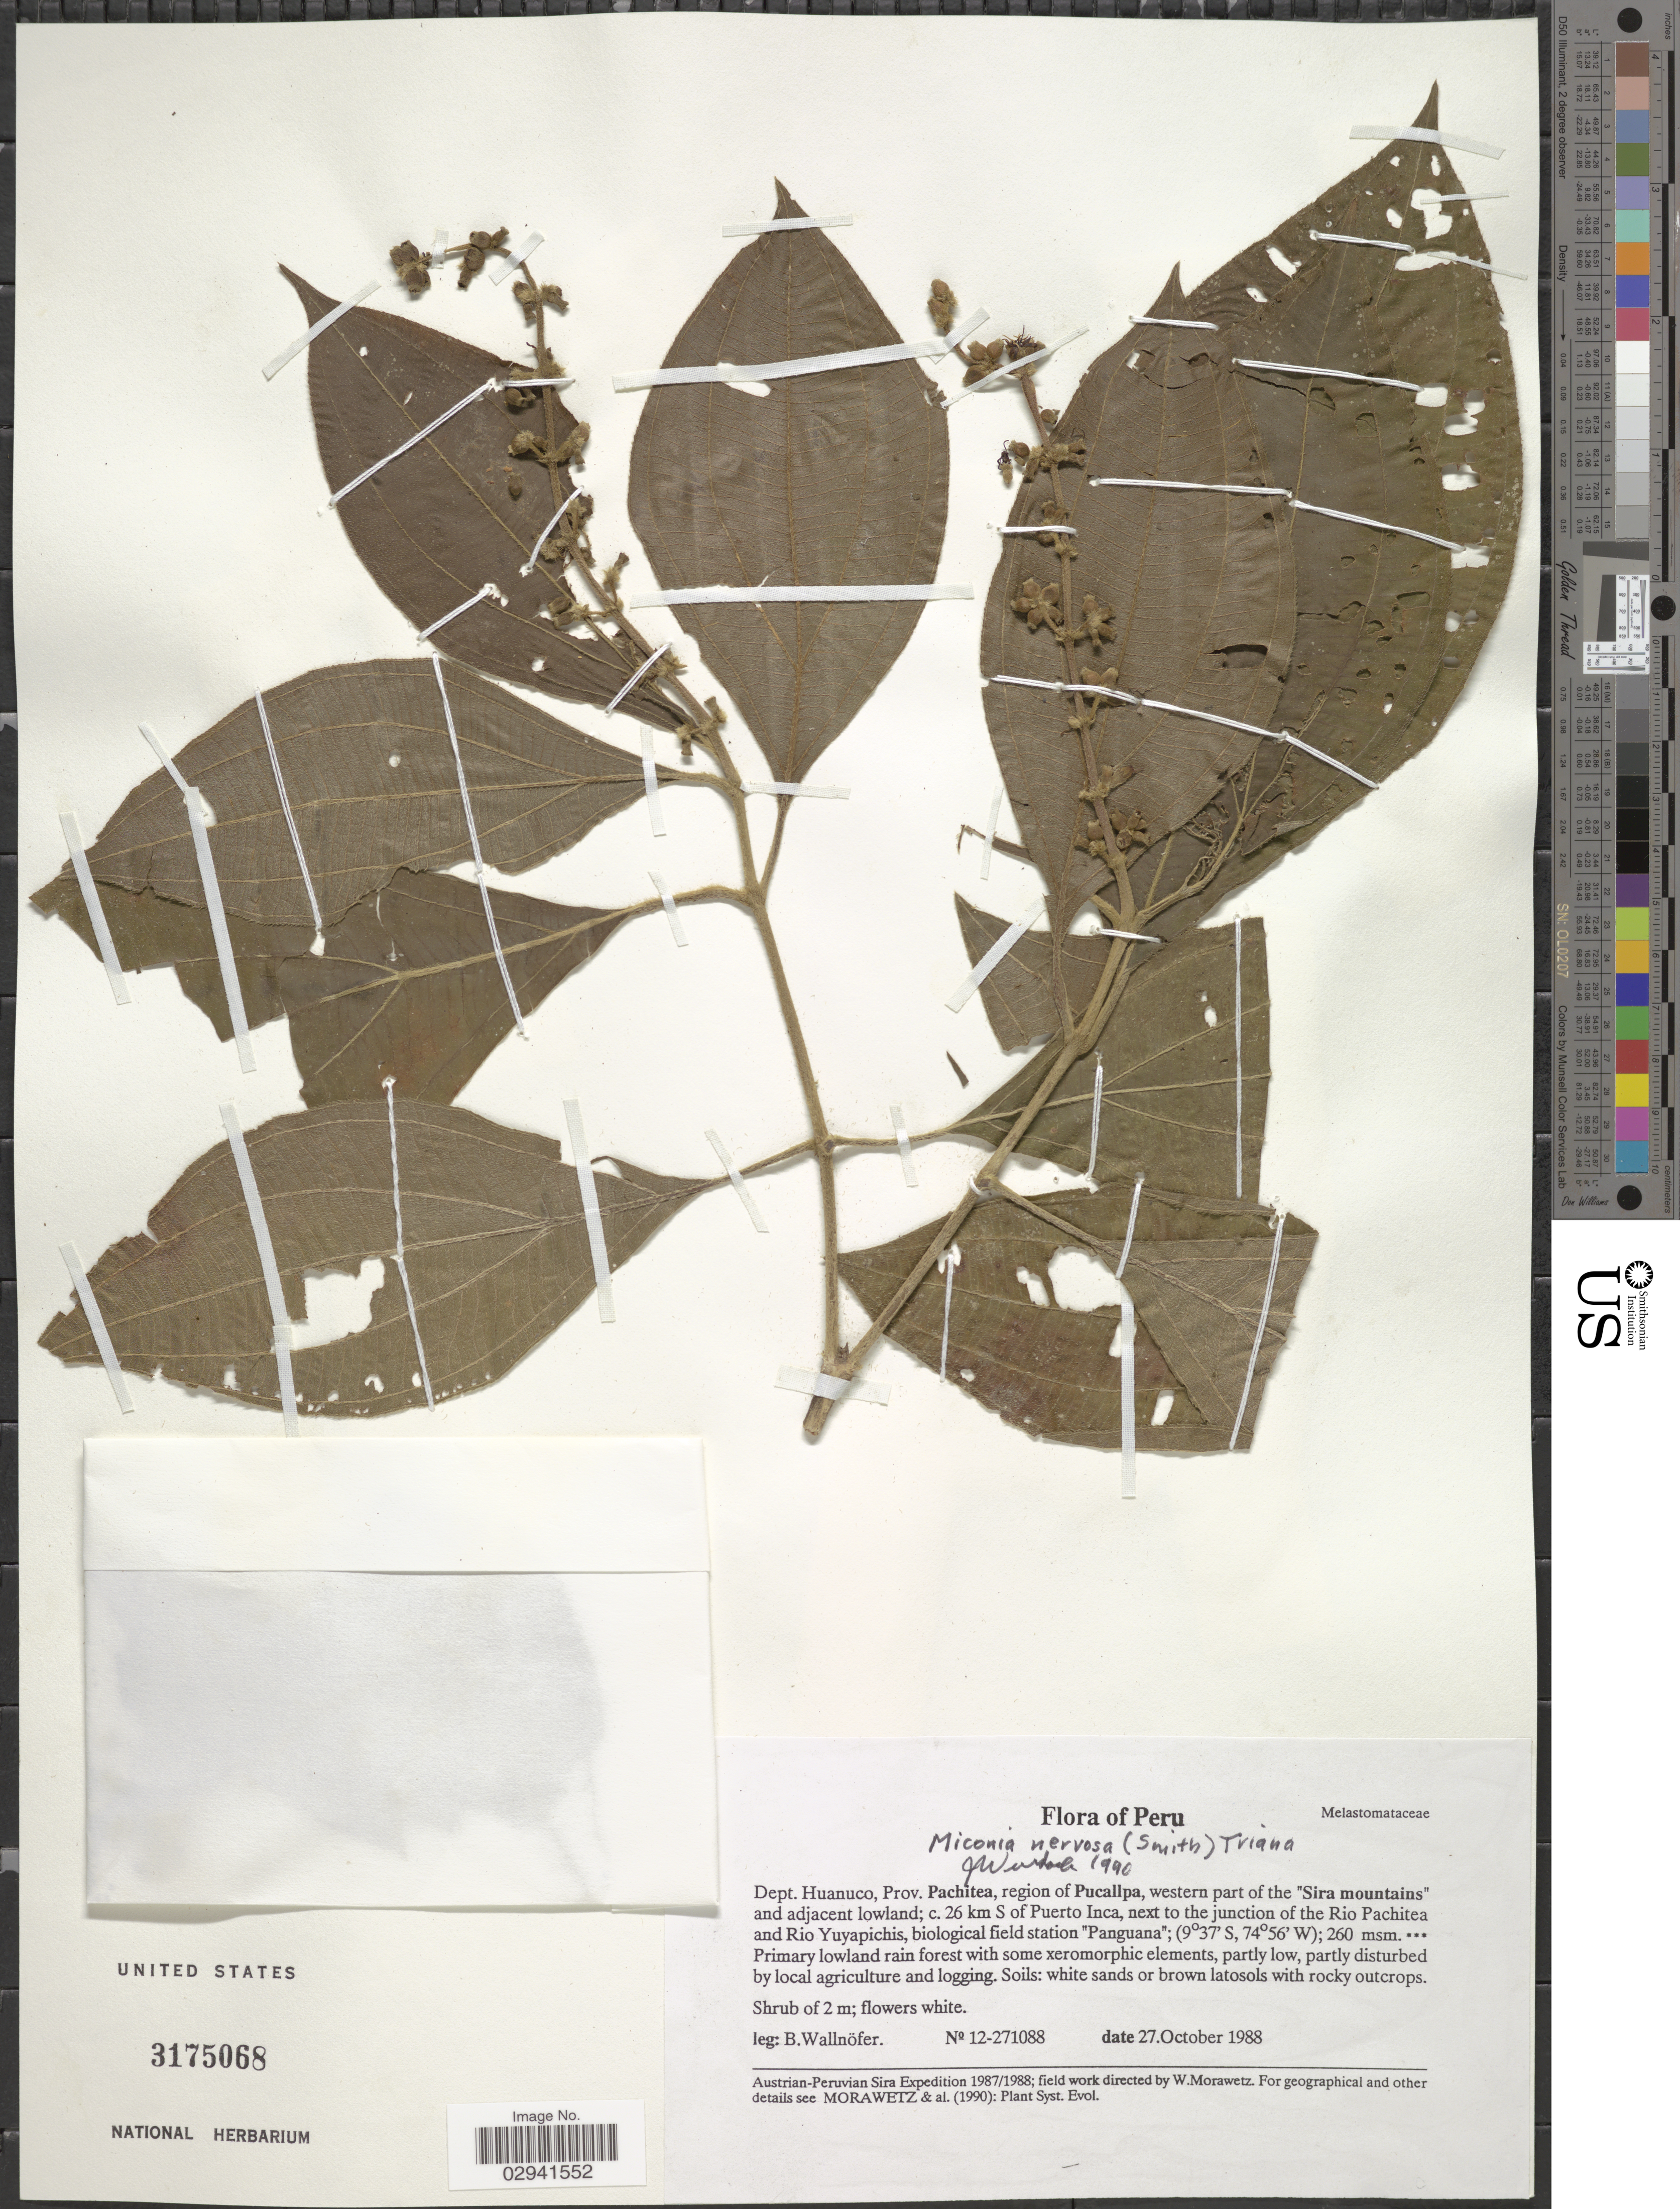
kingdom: Plantae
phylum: Tracheophyta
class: Magnoliopsida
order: Myrtales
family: Melastomataceae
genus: Miconia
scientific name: Miconia nervosa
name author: (Sm.) Triana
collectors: B. Wallnöfer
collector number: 12-271088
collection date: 1988-10-27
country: Peru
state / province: Huánuco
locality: Dept. Huanuco, Prov. Pachitea, region of Pucallpa, western part of the "Sira mountains" and adjacent lowland; c. 26 km S of Puerto Inca, next to the junction of the Rio Pachitea and Rio Yuyapichis, biological field station "Panguana".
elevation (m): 260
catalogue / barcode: US 3175068